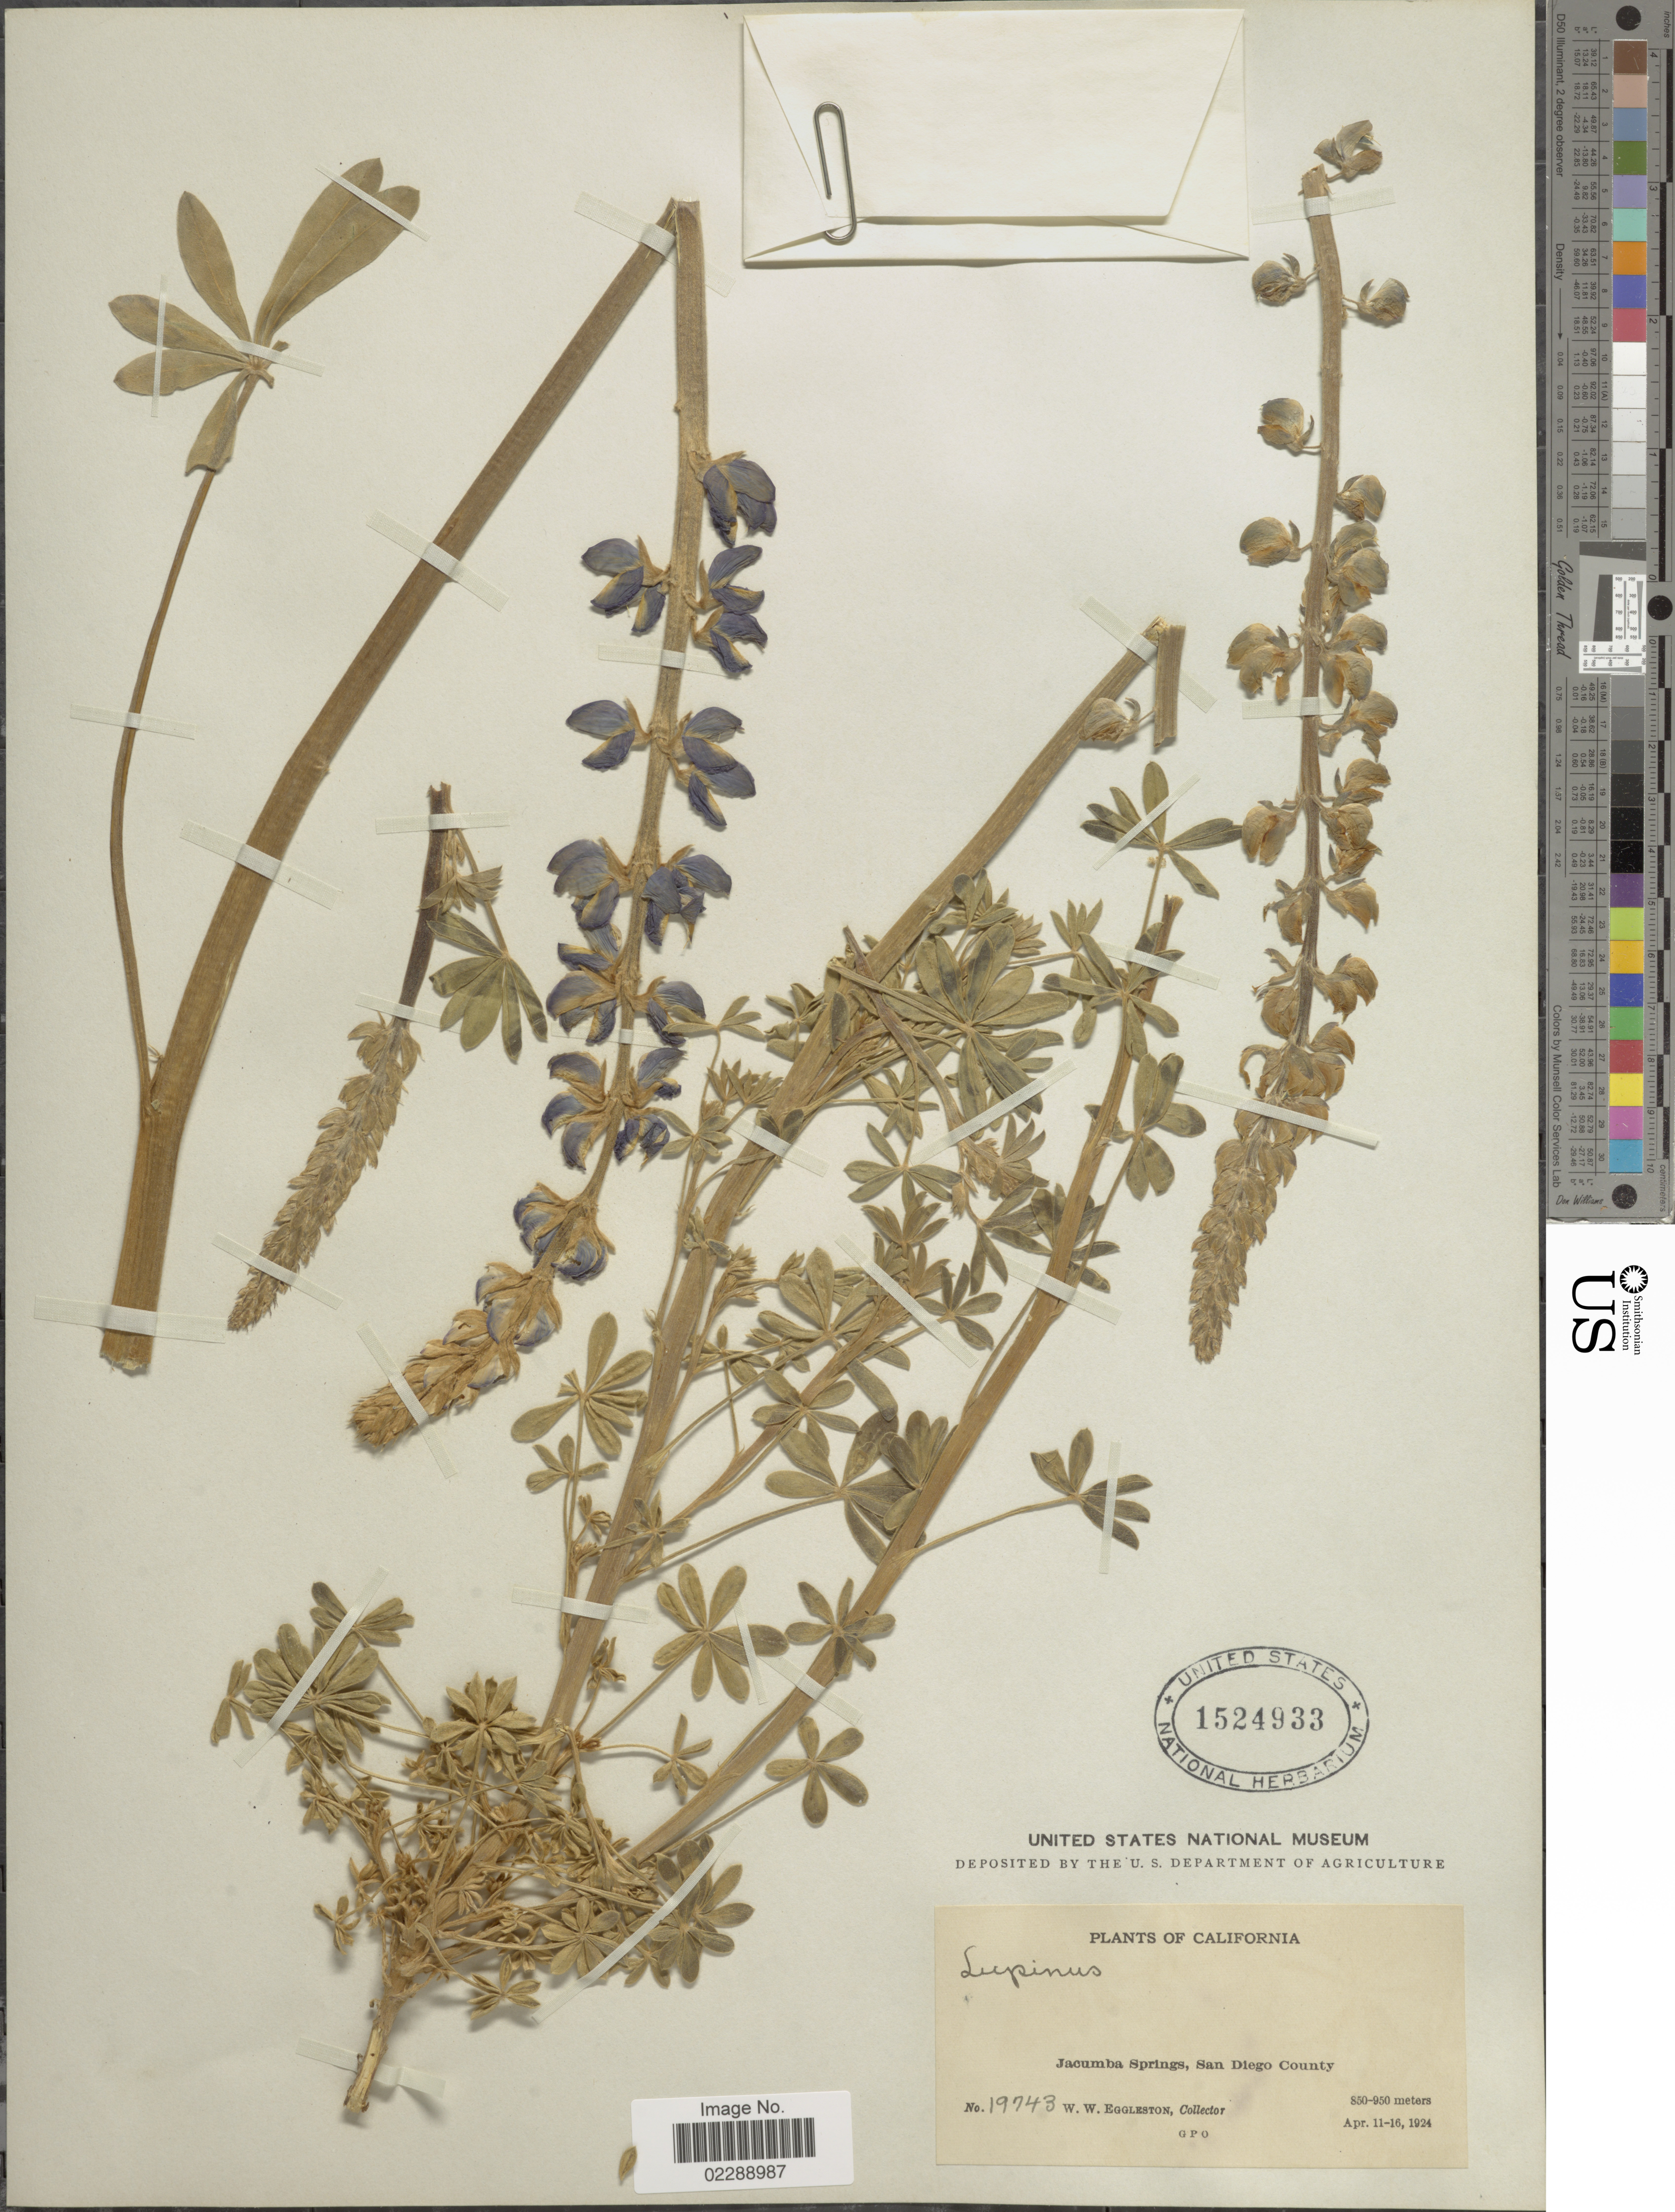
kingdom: Plantae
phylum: Tracheophyta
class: Magnoliopsida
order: Fabales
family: Fabaceae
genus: Lupinus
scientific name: Lupinus sp.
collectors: W. W. Eggleston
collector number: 19743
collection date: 1924-04-11/1924-04-16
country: United States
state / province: California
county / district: San Diego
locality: Jacumba Springs, San Diego County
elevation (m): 850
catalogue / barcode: US 1524933